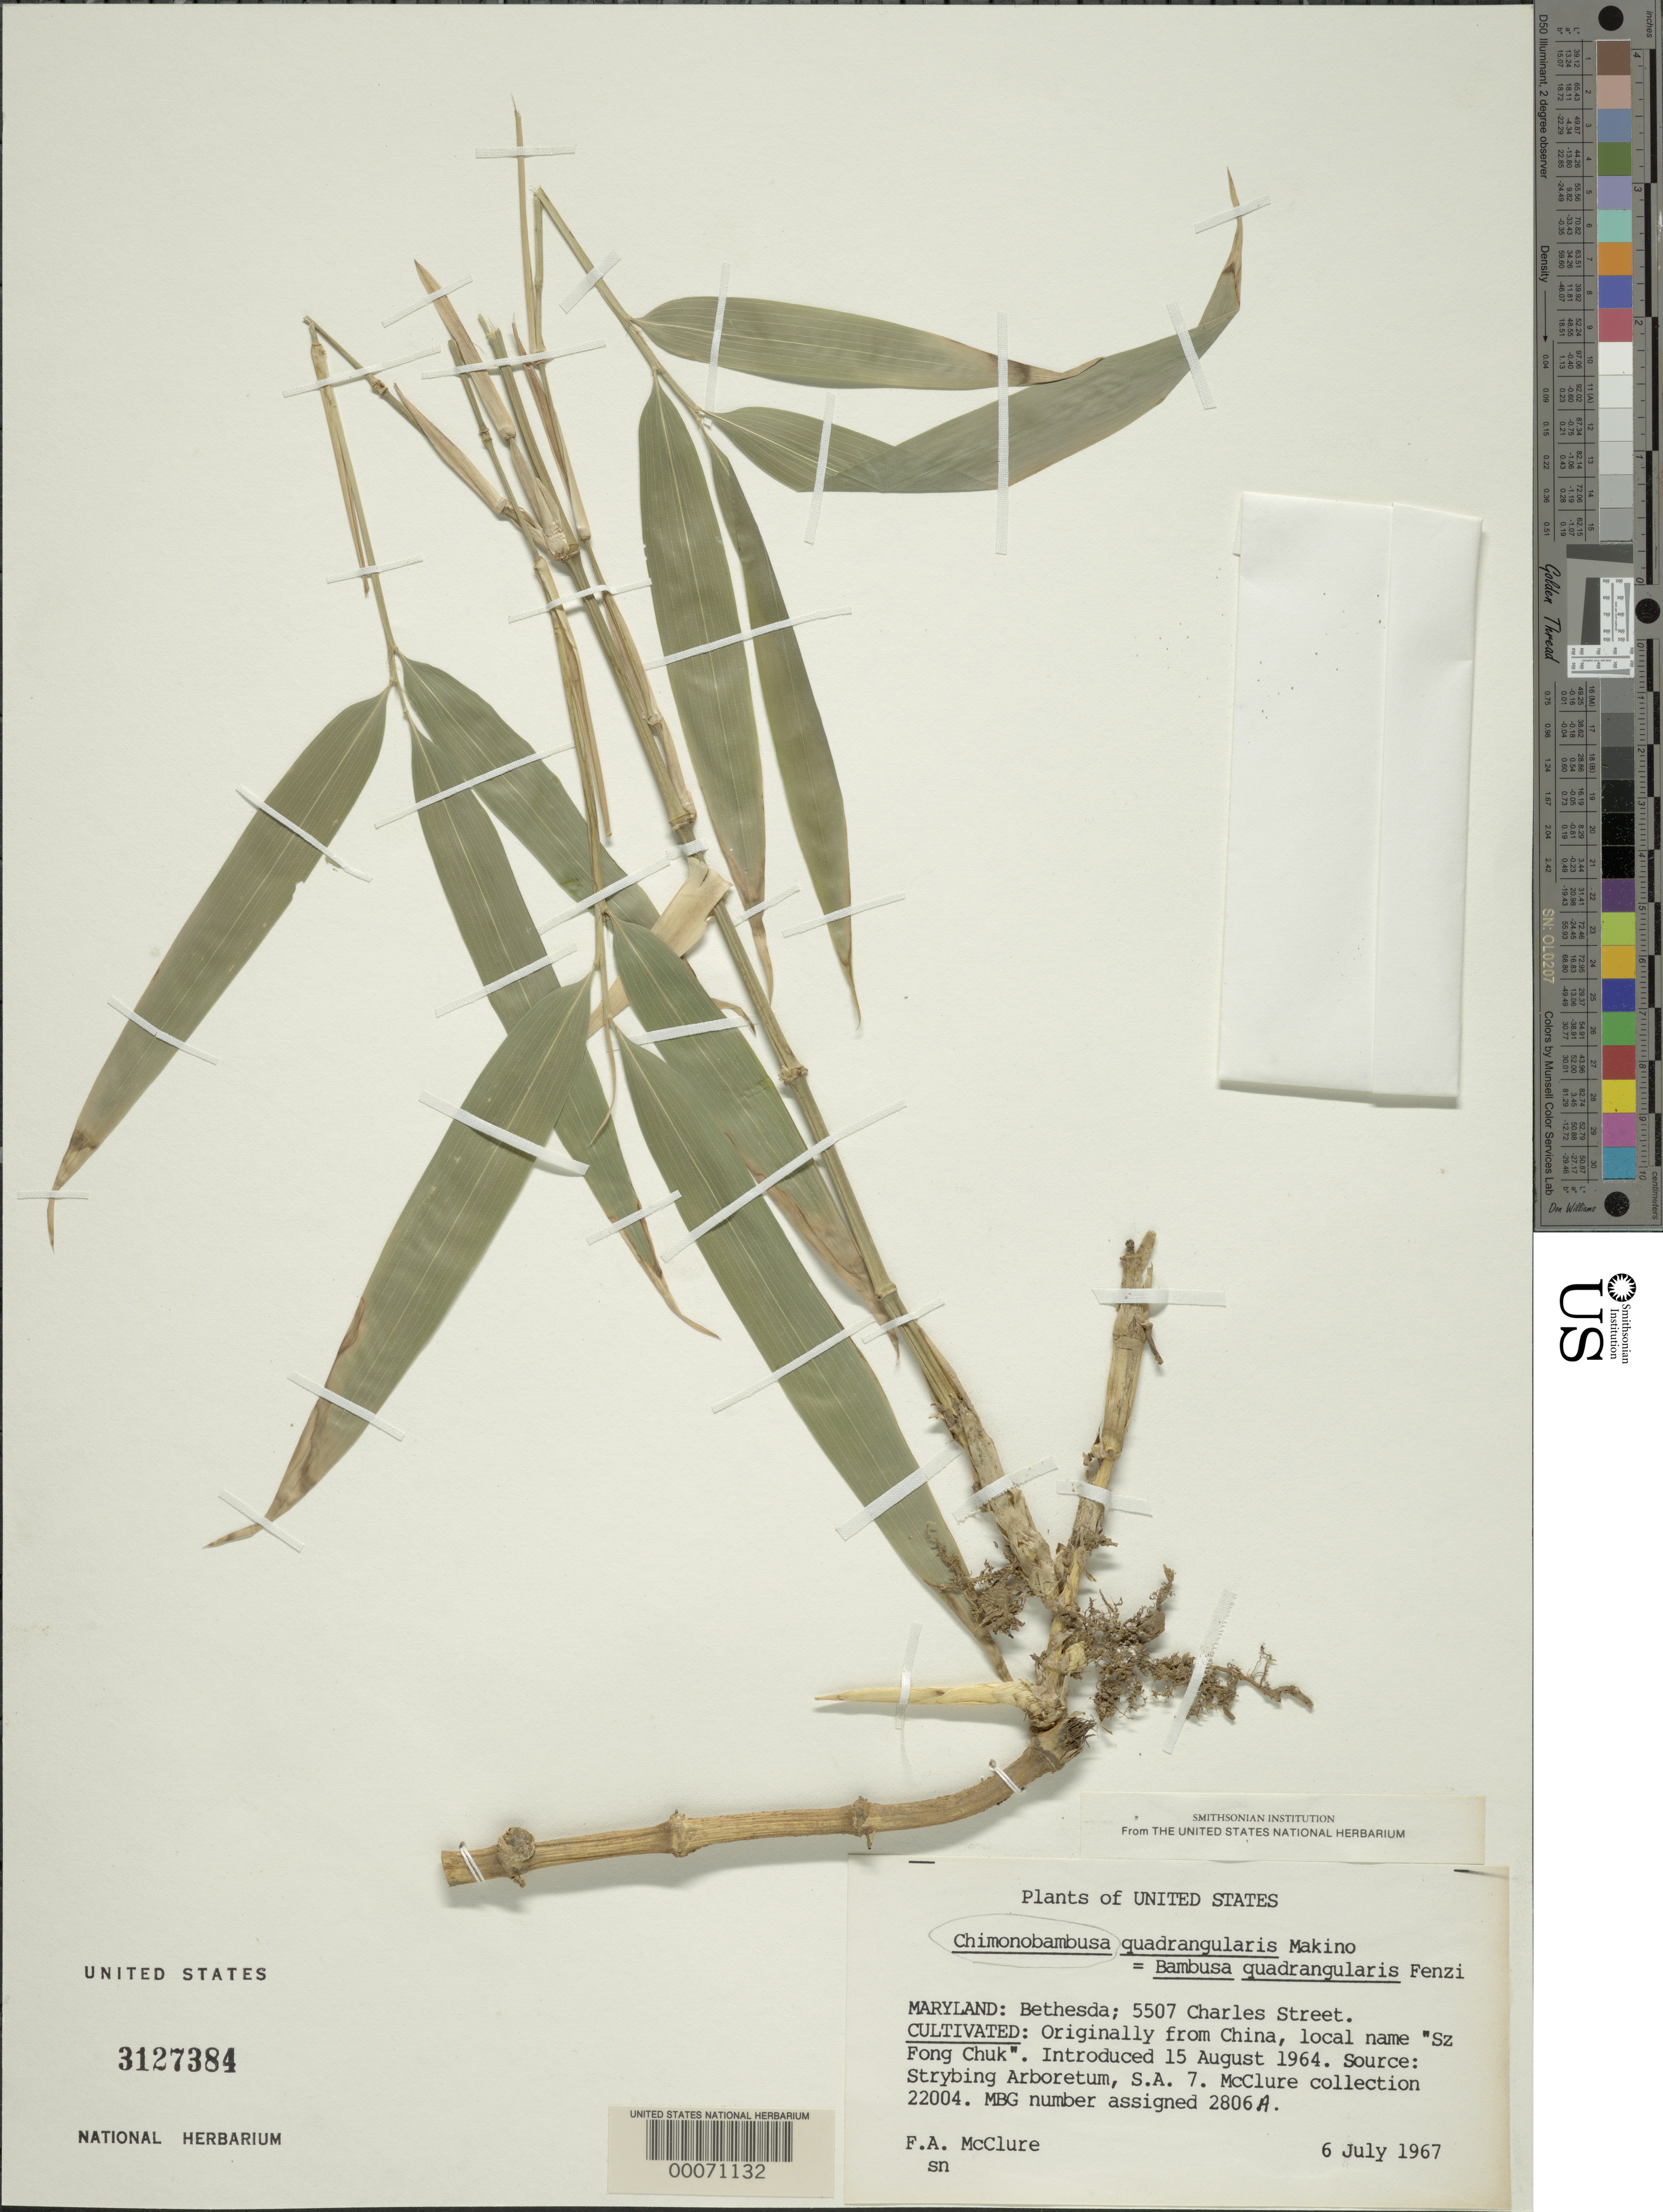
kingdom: Plantae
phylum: Tracheophyta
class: Liliopsida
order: Poales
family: Poaceae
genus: Chimonobambusa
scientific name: Chimonobambusa quadrangularis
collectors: F. A. McClure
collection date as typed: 06 Jul 1967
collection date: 1967-07-06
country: United States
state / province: Maryland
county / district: Montgomery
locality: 5507 Charles Street, Bethesda (McClure's garden)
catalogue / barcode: US 3127384